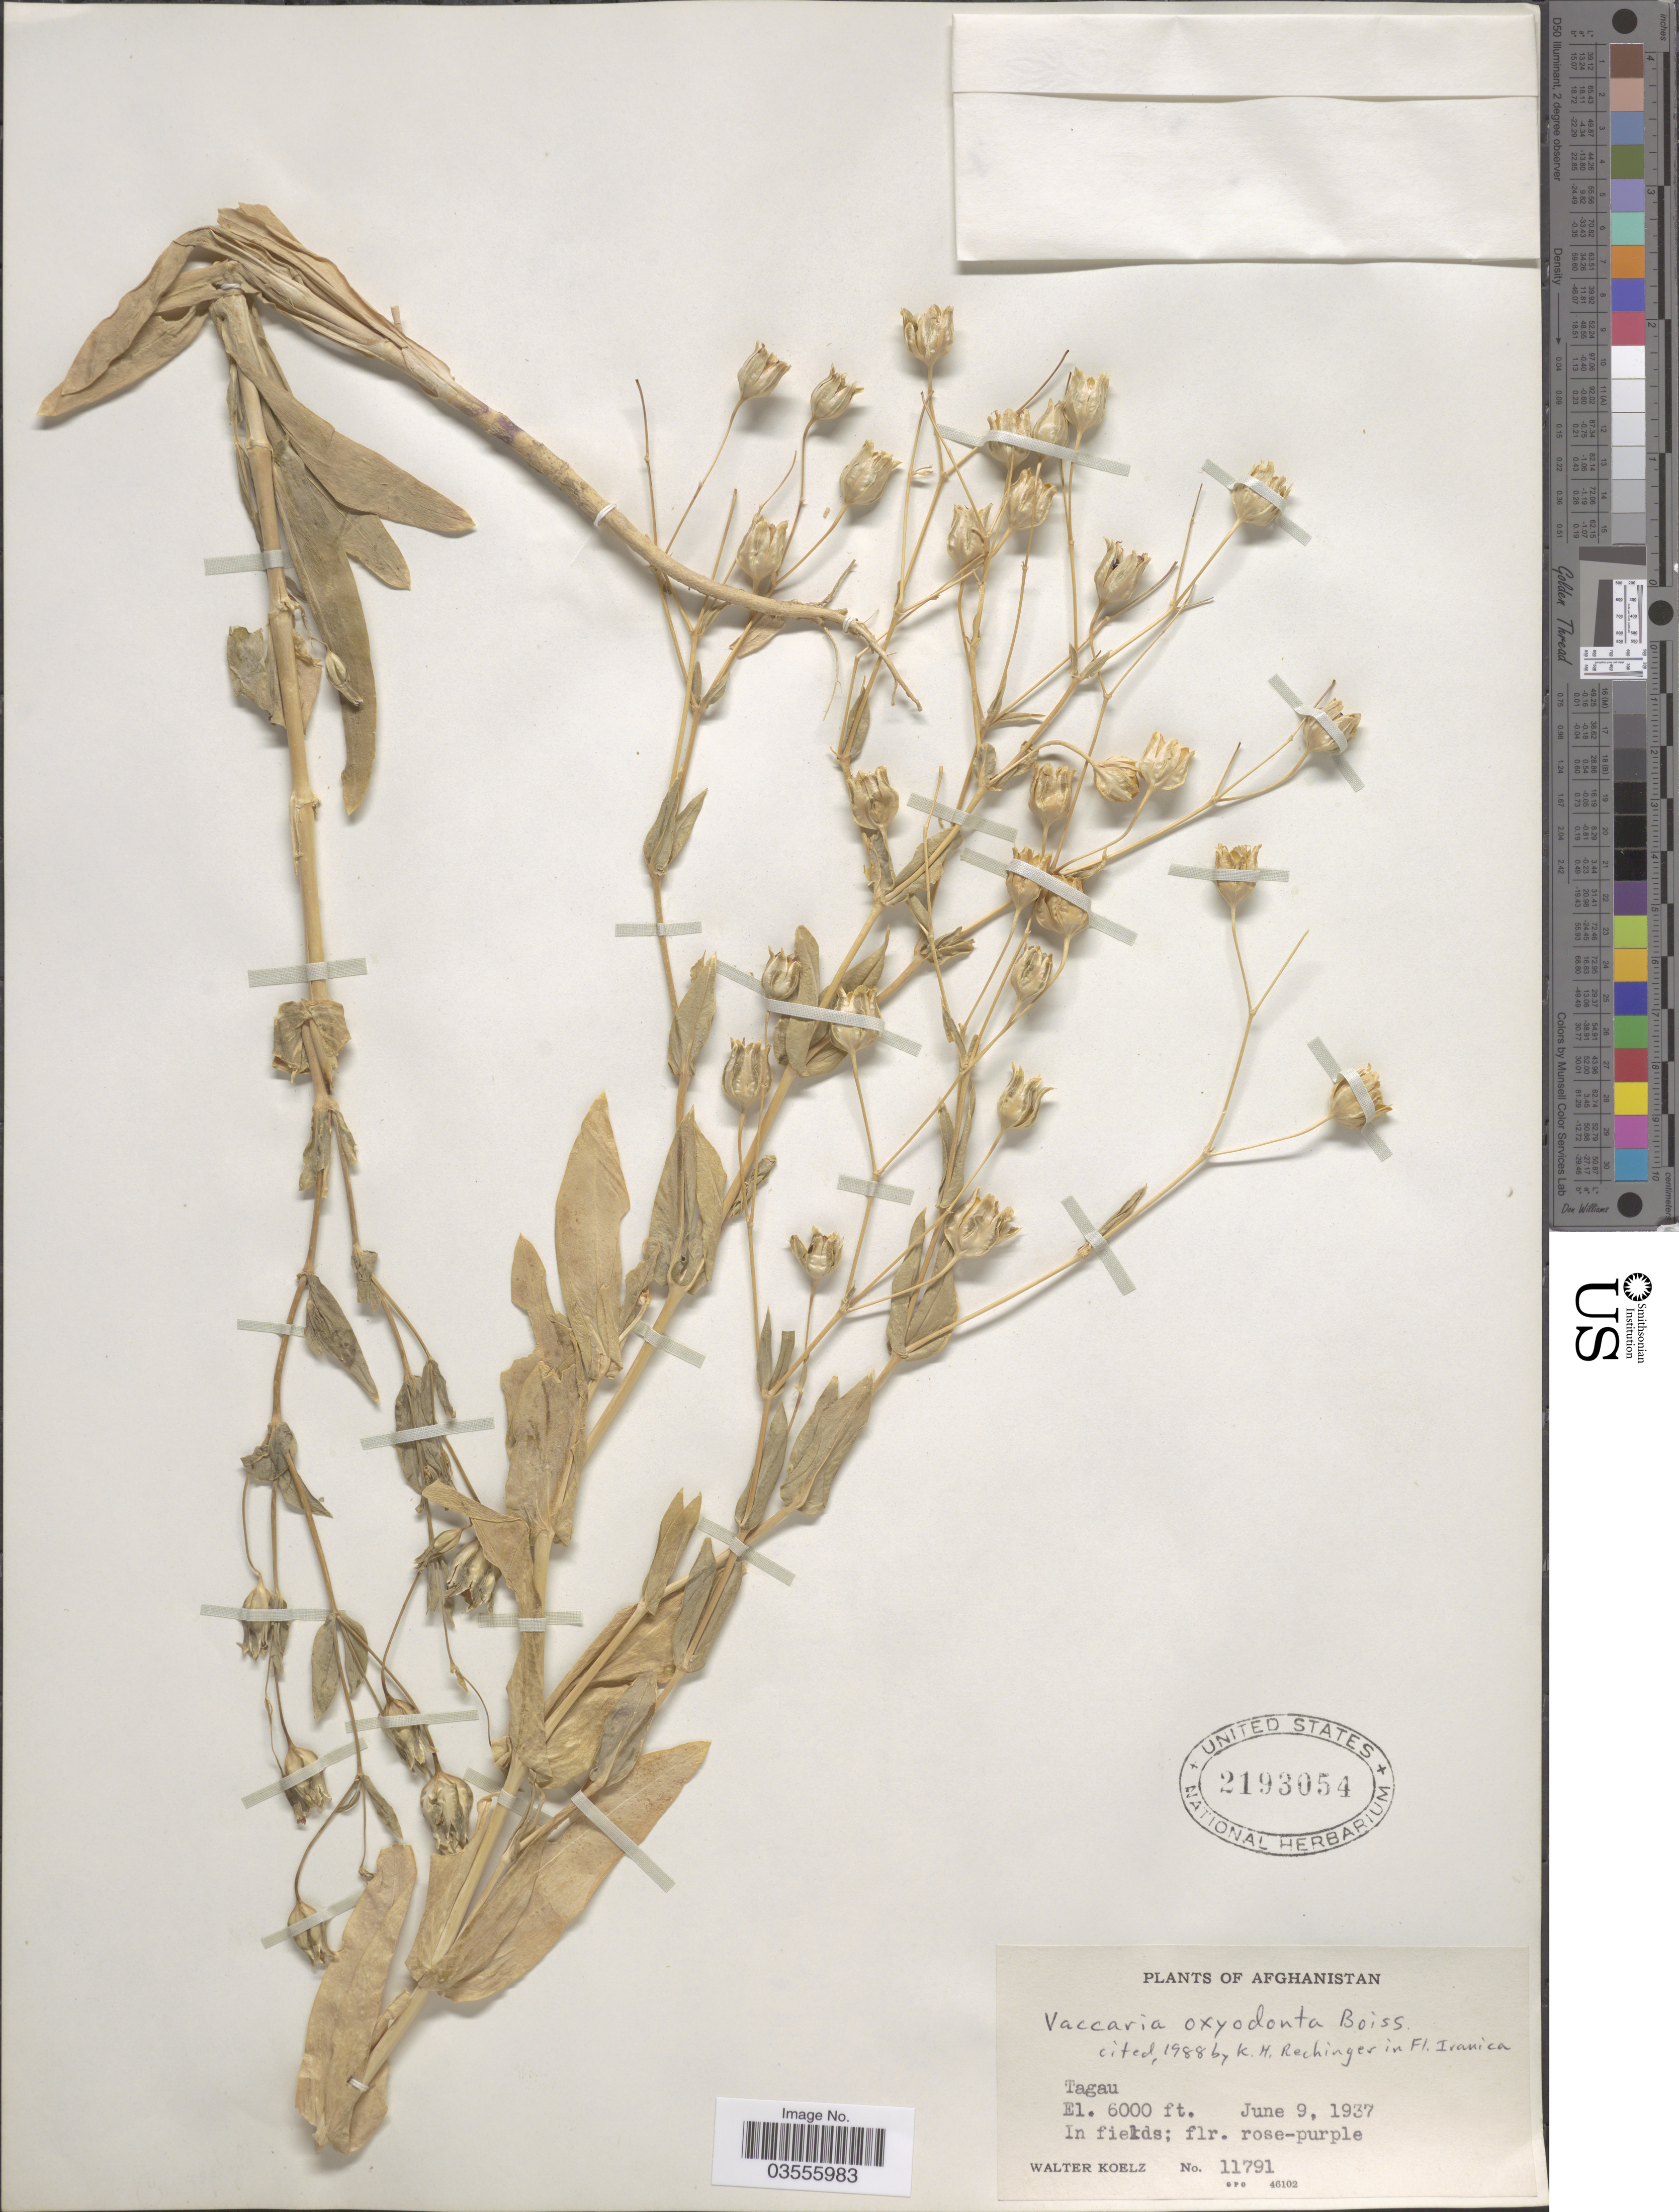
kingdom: Plantae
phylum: Tracheophyta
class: Magnoliopsida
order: Caryophyllales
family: Caryophyllaceae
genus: Gypsophila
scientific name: Gypsophila vaccaria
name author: (L.) Sm.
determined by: Strong, M. T., (US), Smithsonian Institution - National Museum of Natural History (UNITED STATES)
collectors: W. N. Koelz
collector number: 11791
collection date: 1937-06-09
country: Afghanistan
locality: Tagau.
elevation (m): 1829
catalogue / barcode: US 2193054